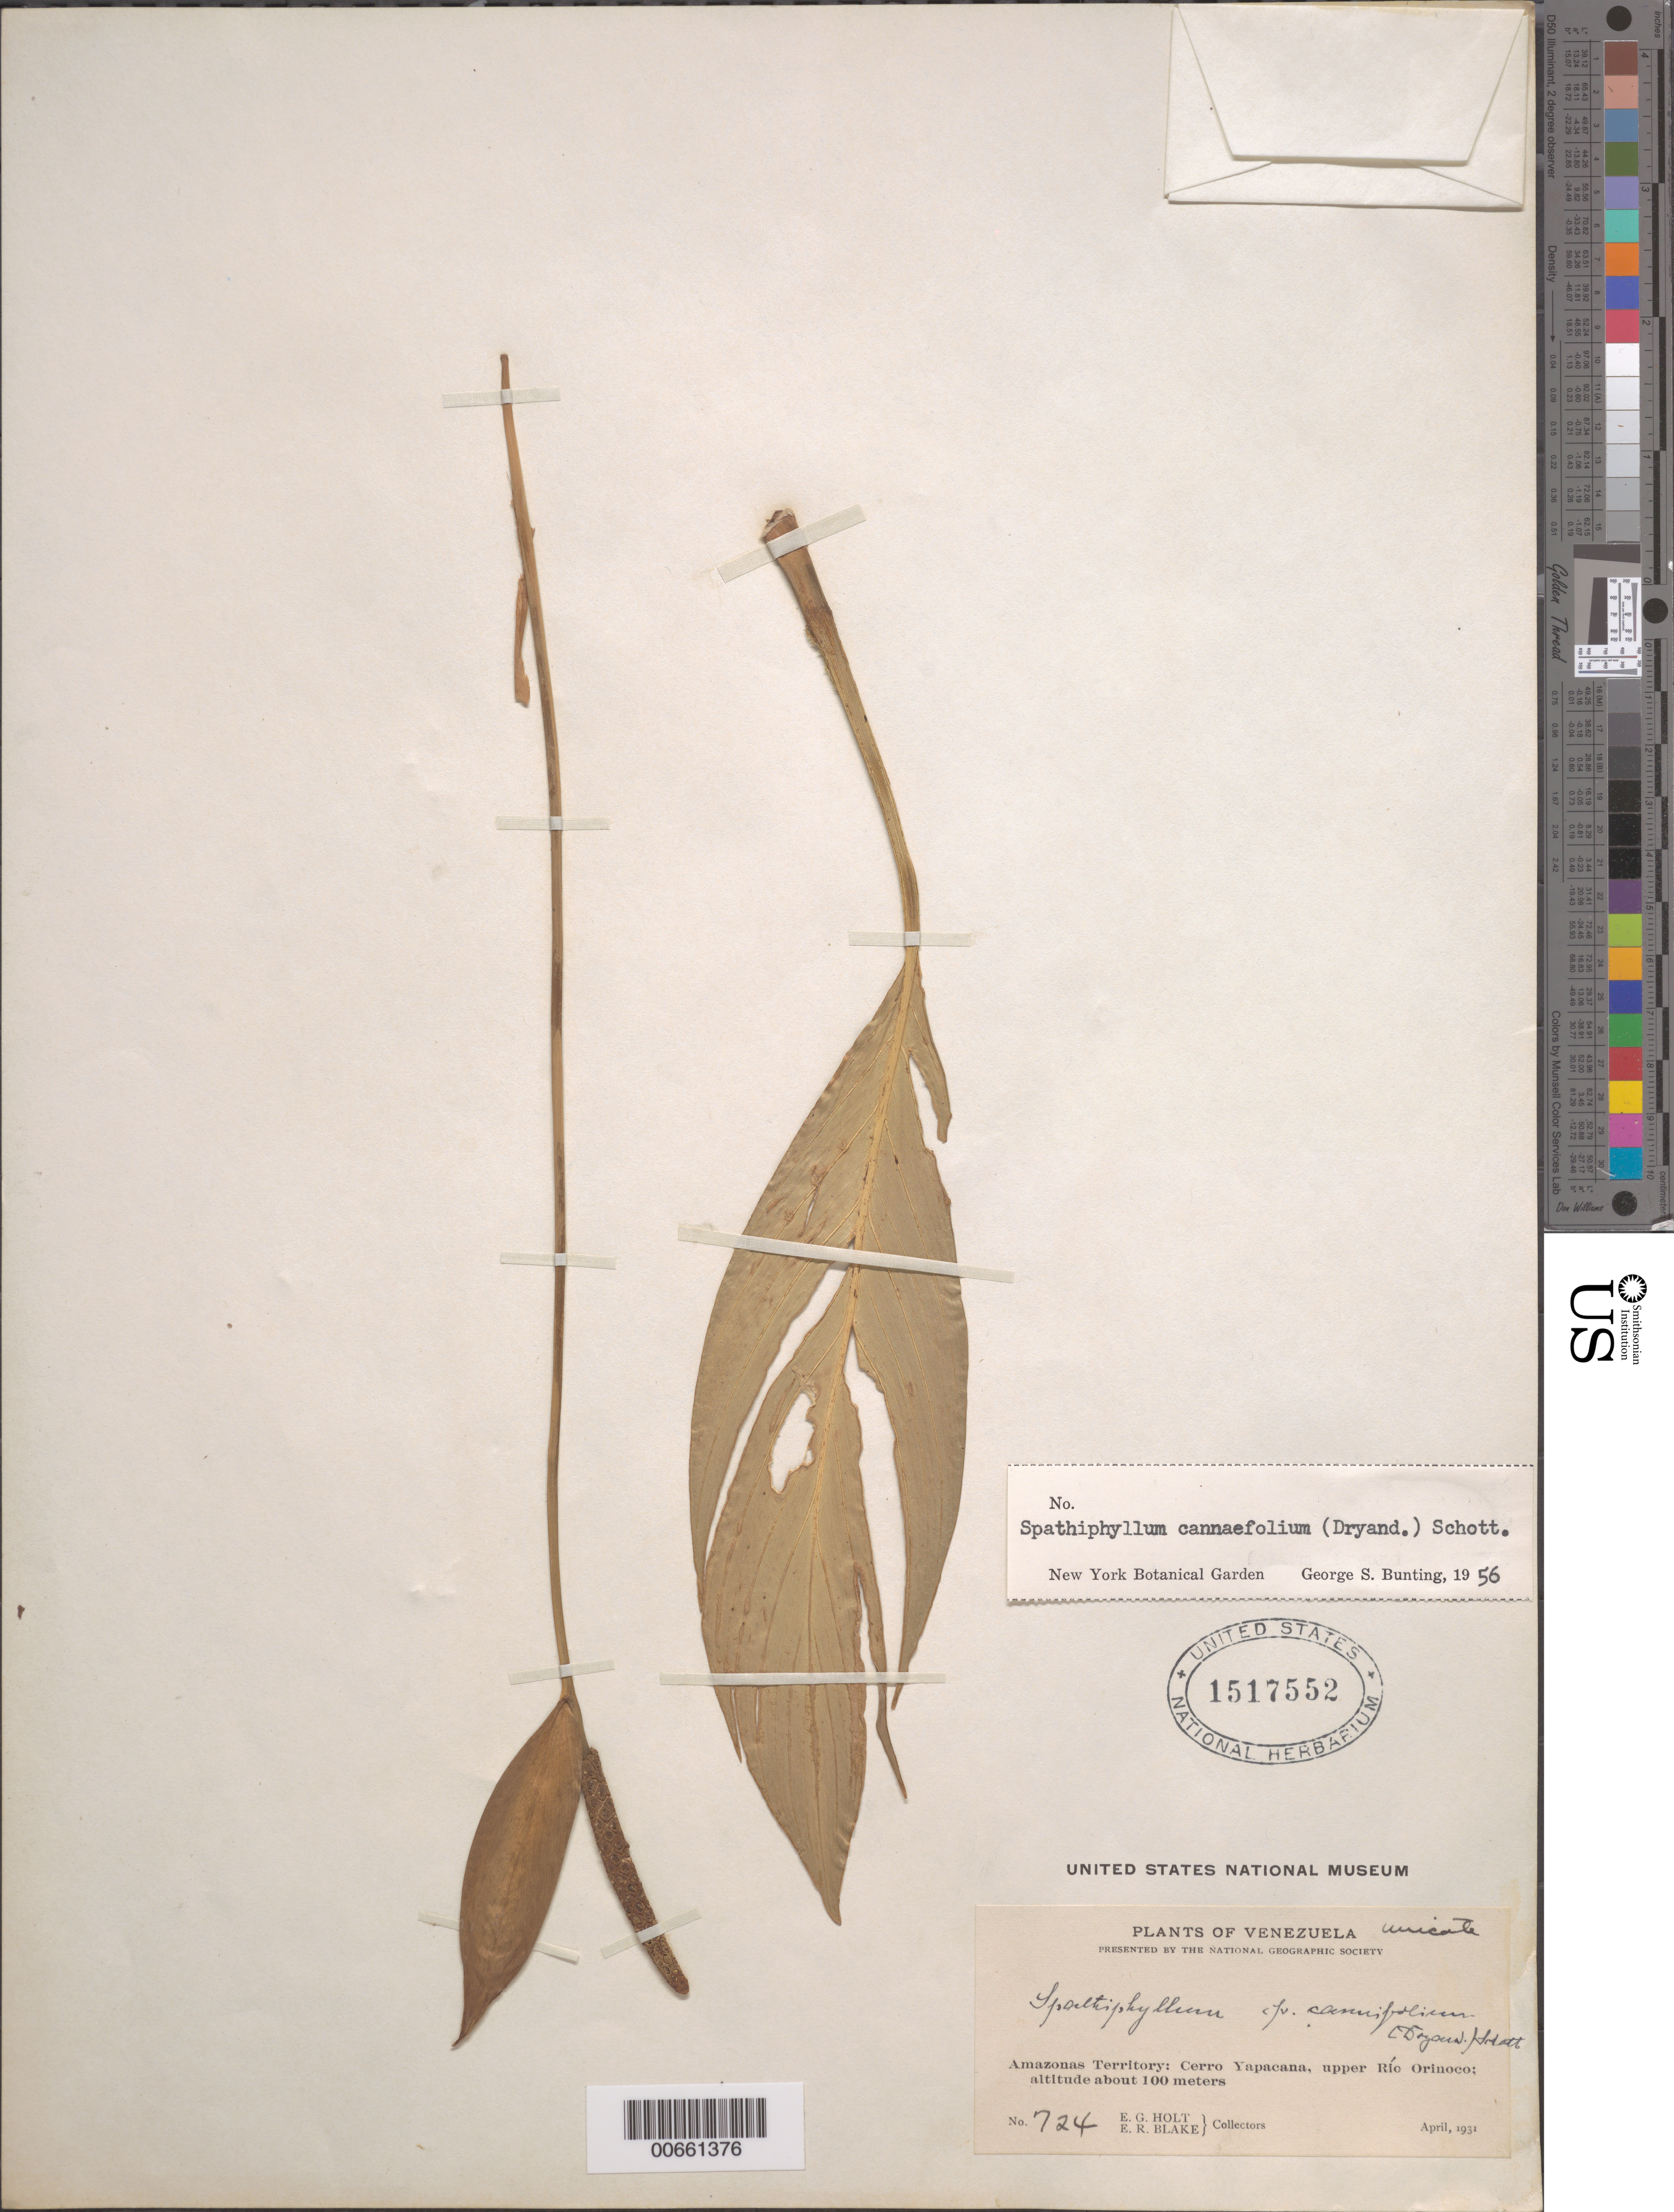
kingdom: Plantae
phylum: Tracheophyta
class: Liliopsida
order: Alismatales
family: Araceae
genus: Spathiphyllum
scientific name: Spathiphyllum cannifolium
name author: (Dryand. ex Sims) Schott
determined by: Bunting, G. S.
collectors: E. Holt & E. R. Blake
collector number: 724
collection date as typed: Apr-31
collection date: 1931-04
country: Venezuela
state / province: Amazonas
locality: Cerro Yapacána, upper Río Orinoco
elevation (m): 100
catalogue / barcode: US 1517552